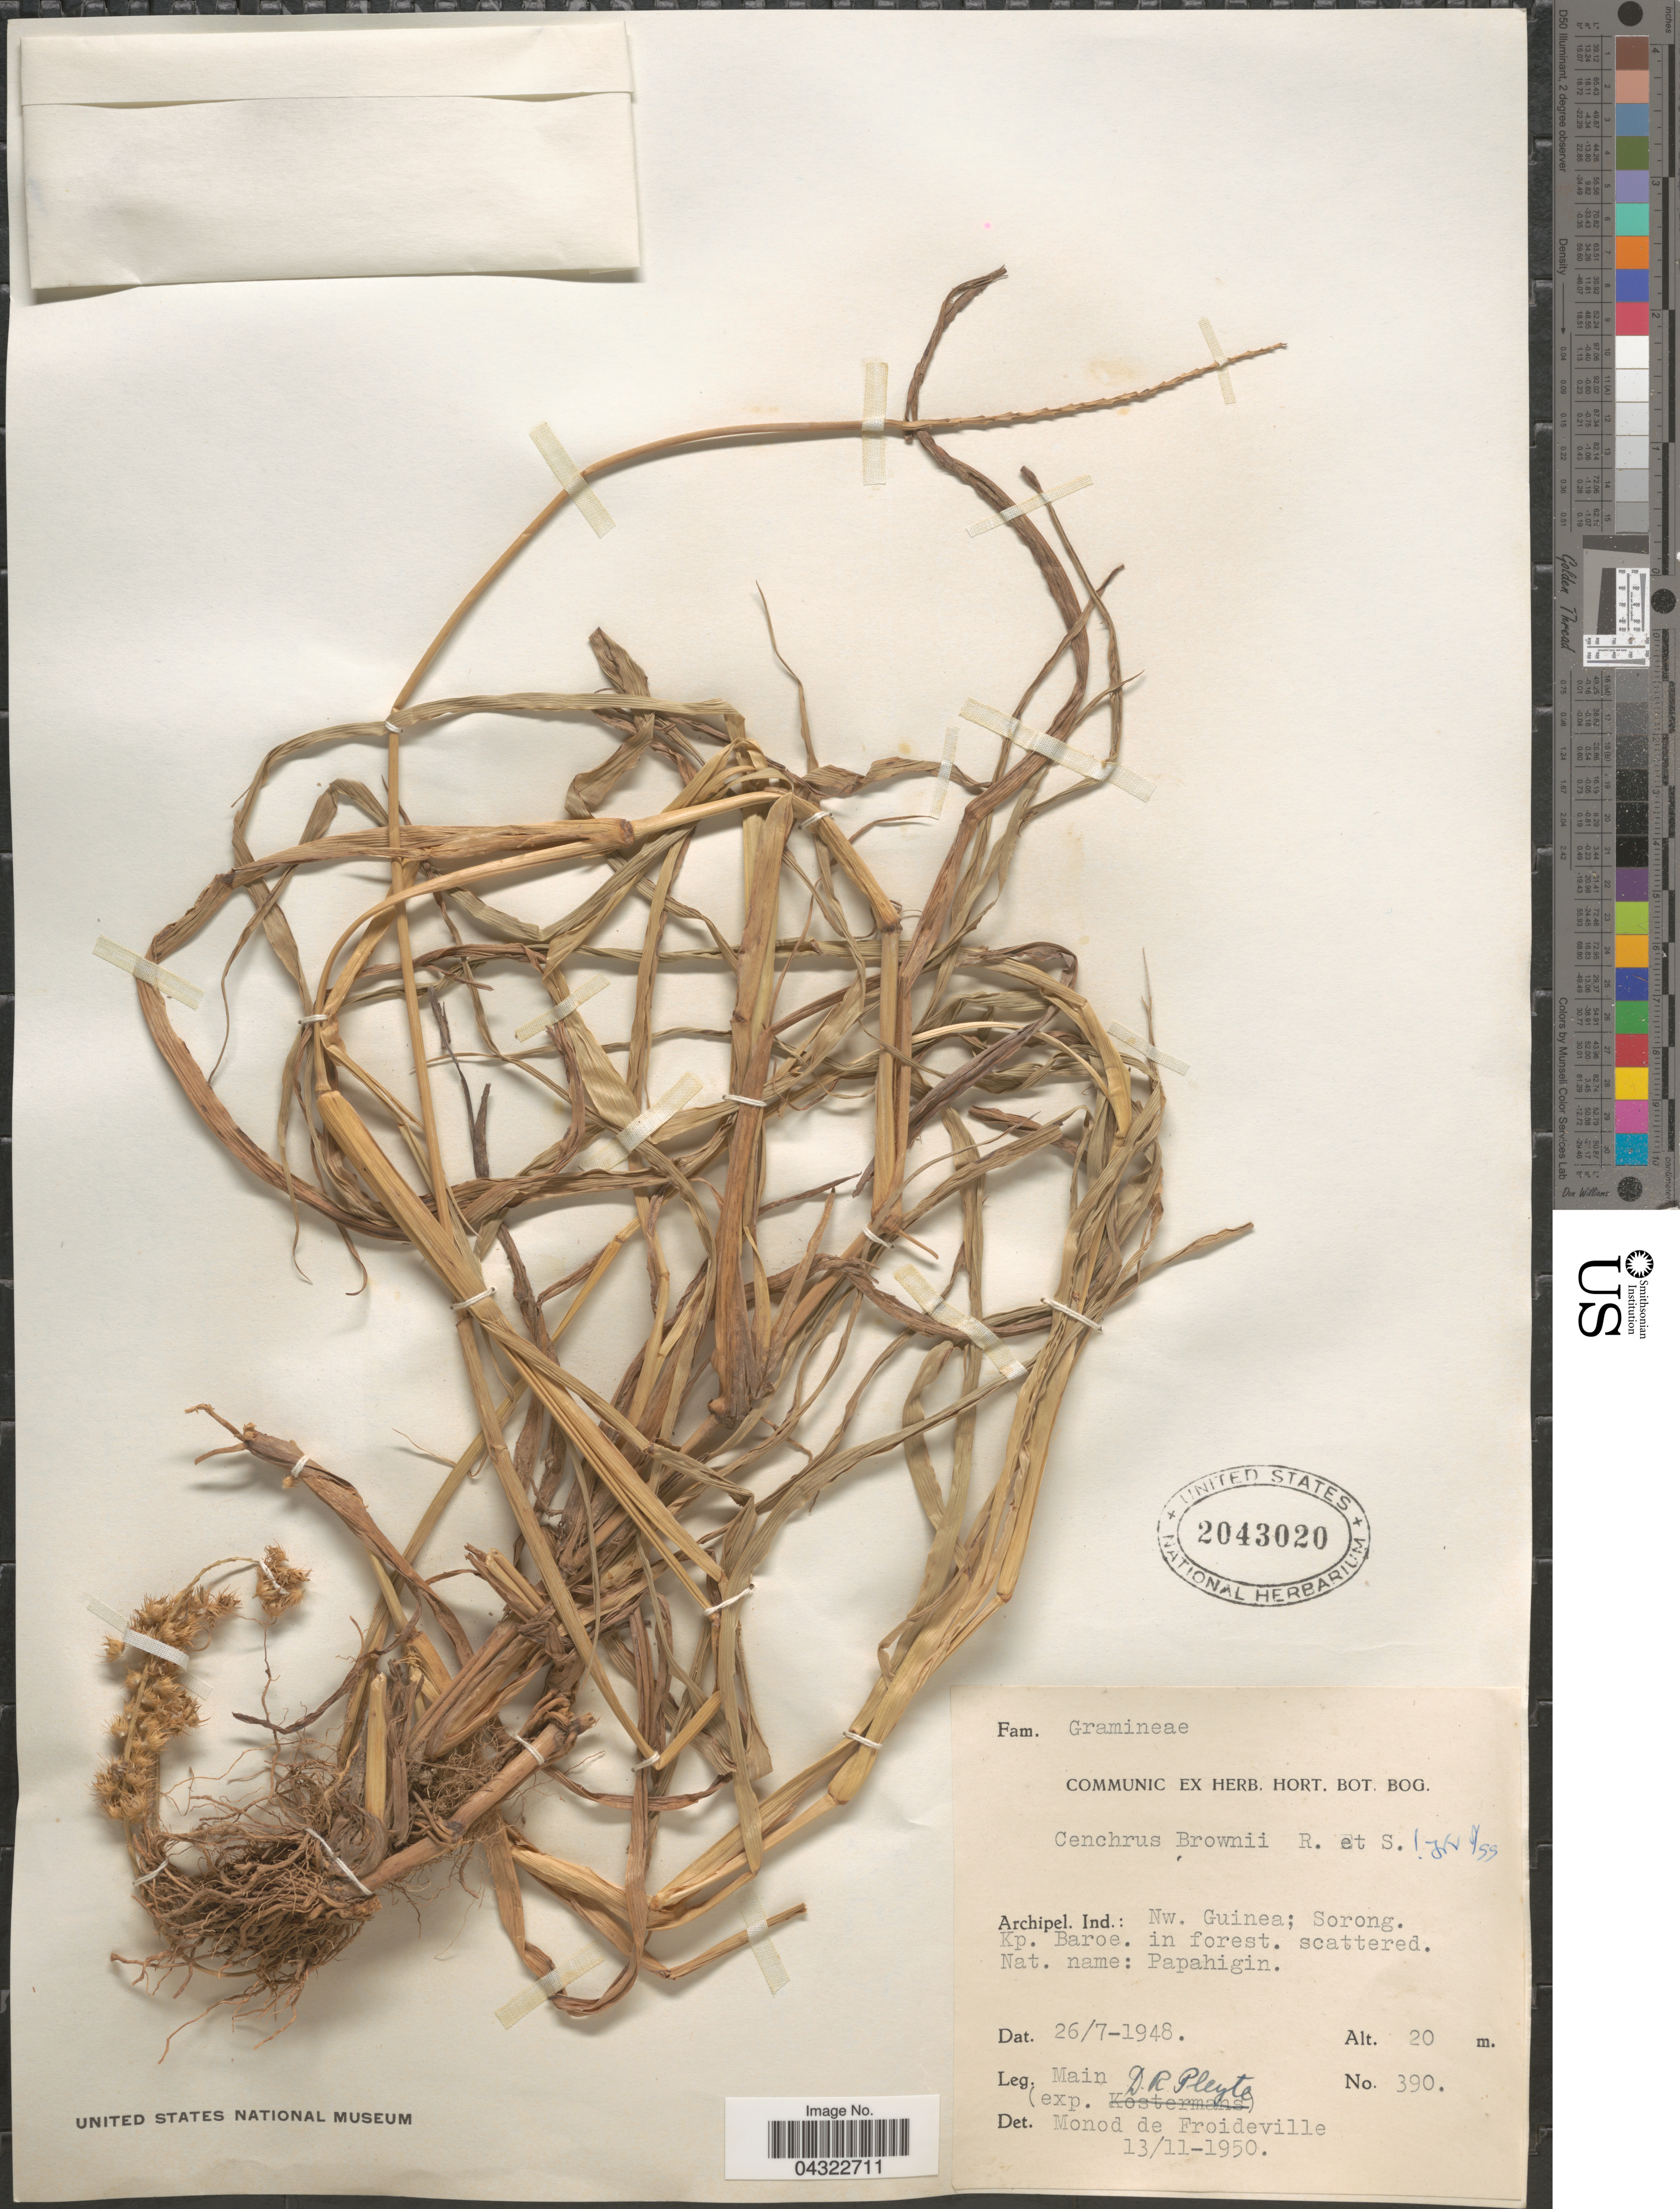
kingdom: Plantae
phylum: Tracheophyta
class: Liliopsida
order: Poales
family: Poaceae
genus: Cenchrus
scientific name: Cenchrus brownii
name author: Roem. & Schult.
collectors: -. Main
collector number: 390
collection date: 1948-07-26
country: Indonesia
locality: Archipel. Ind.: Nw. Guinea; Sorong. Kp. Baroe.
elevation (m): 20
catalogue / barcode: US 2043020